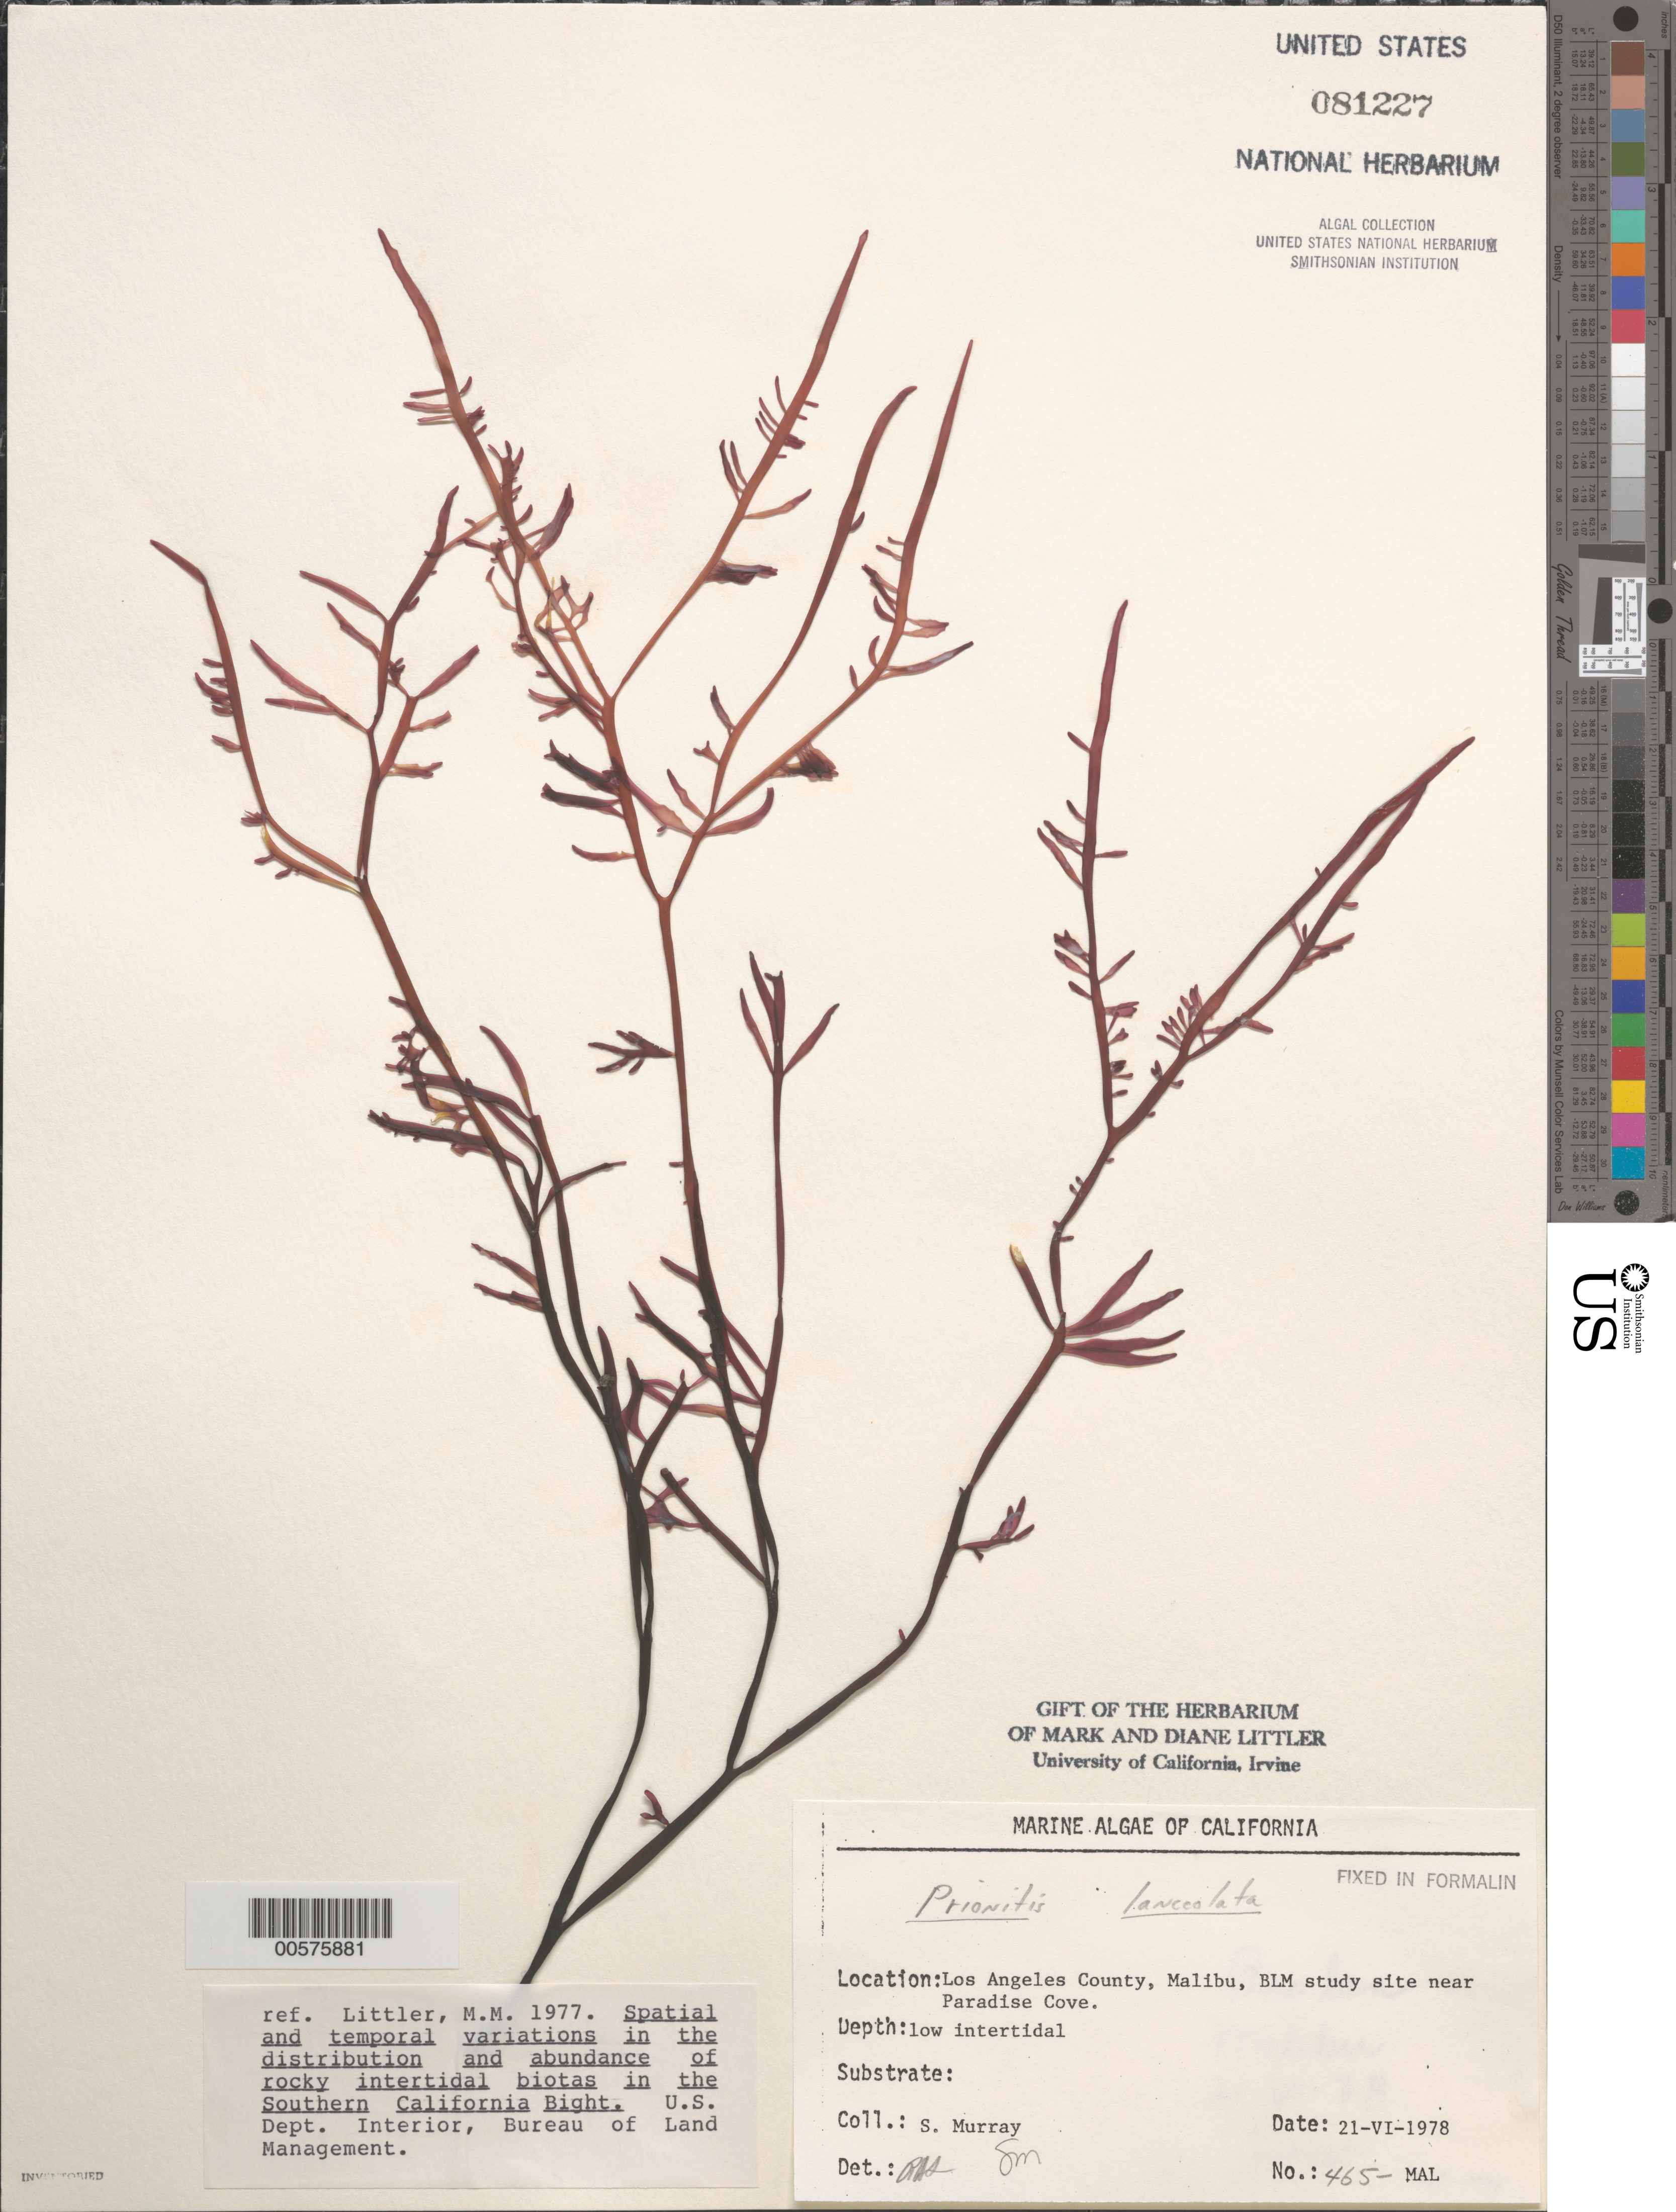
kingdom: Plantae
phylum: Rhodophyta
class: Florideophyceae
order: Cryptonemiales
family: Cryptonemiaceae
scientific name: Prionitis lanceolata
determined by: Sims, Robert H.; Murray, S. N.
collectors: S. N. Murray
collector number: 465-MAL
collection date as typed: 21 Jun 1978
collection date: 1978-06-21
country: United States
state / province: California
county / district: Los Angeles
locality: Malibu, near Paradise Cove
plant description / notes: BLM-SOCALBIGHT Rocky Intertidal Survey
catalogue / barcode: US 81227